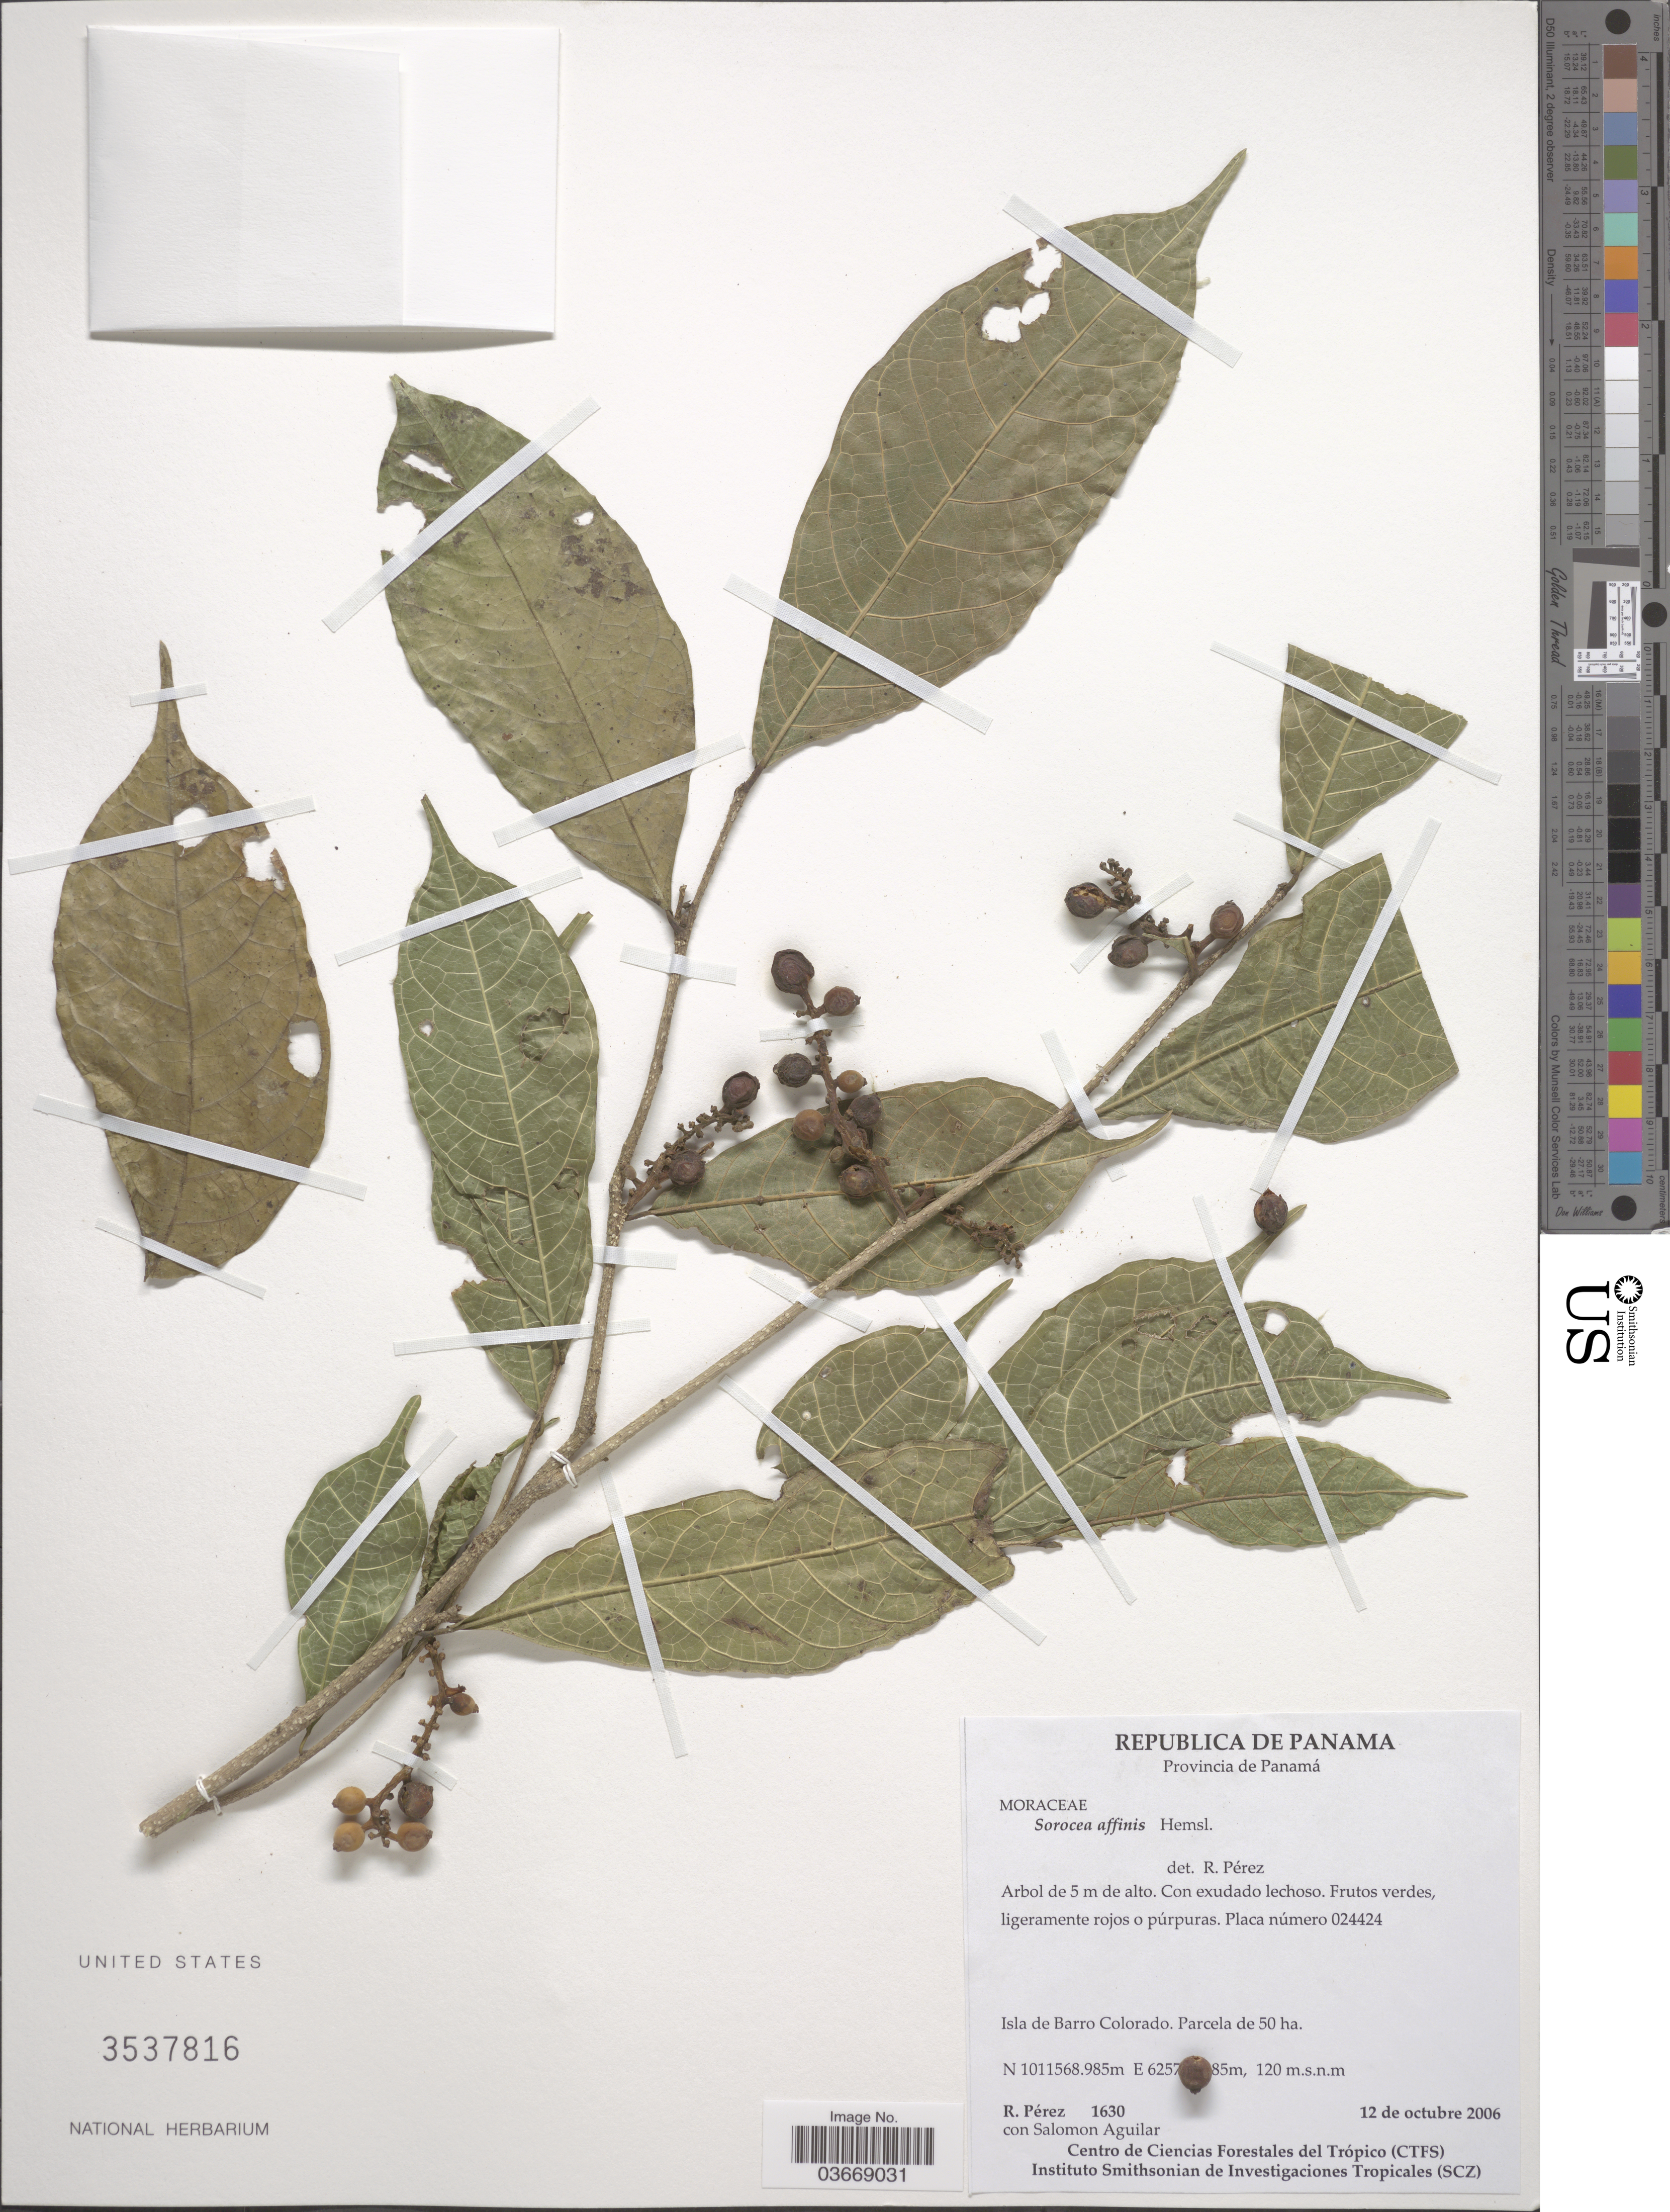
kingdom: Plantae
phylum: Tracheophyta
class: Magnoliopsida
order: Rosales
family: Moraceae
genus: Sorocea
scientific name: Sorocea affinis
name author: Hemsl.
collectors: R. Perez & S. Aguilar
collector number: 1630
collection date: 2006-10-12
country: Panama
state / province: Panamá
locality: Republica de Panama. Isla de Barro Colorado.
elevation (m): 120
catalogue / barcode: US 3537816